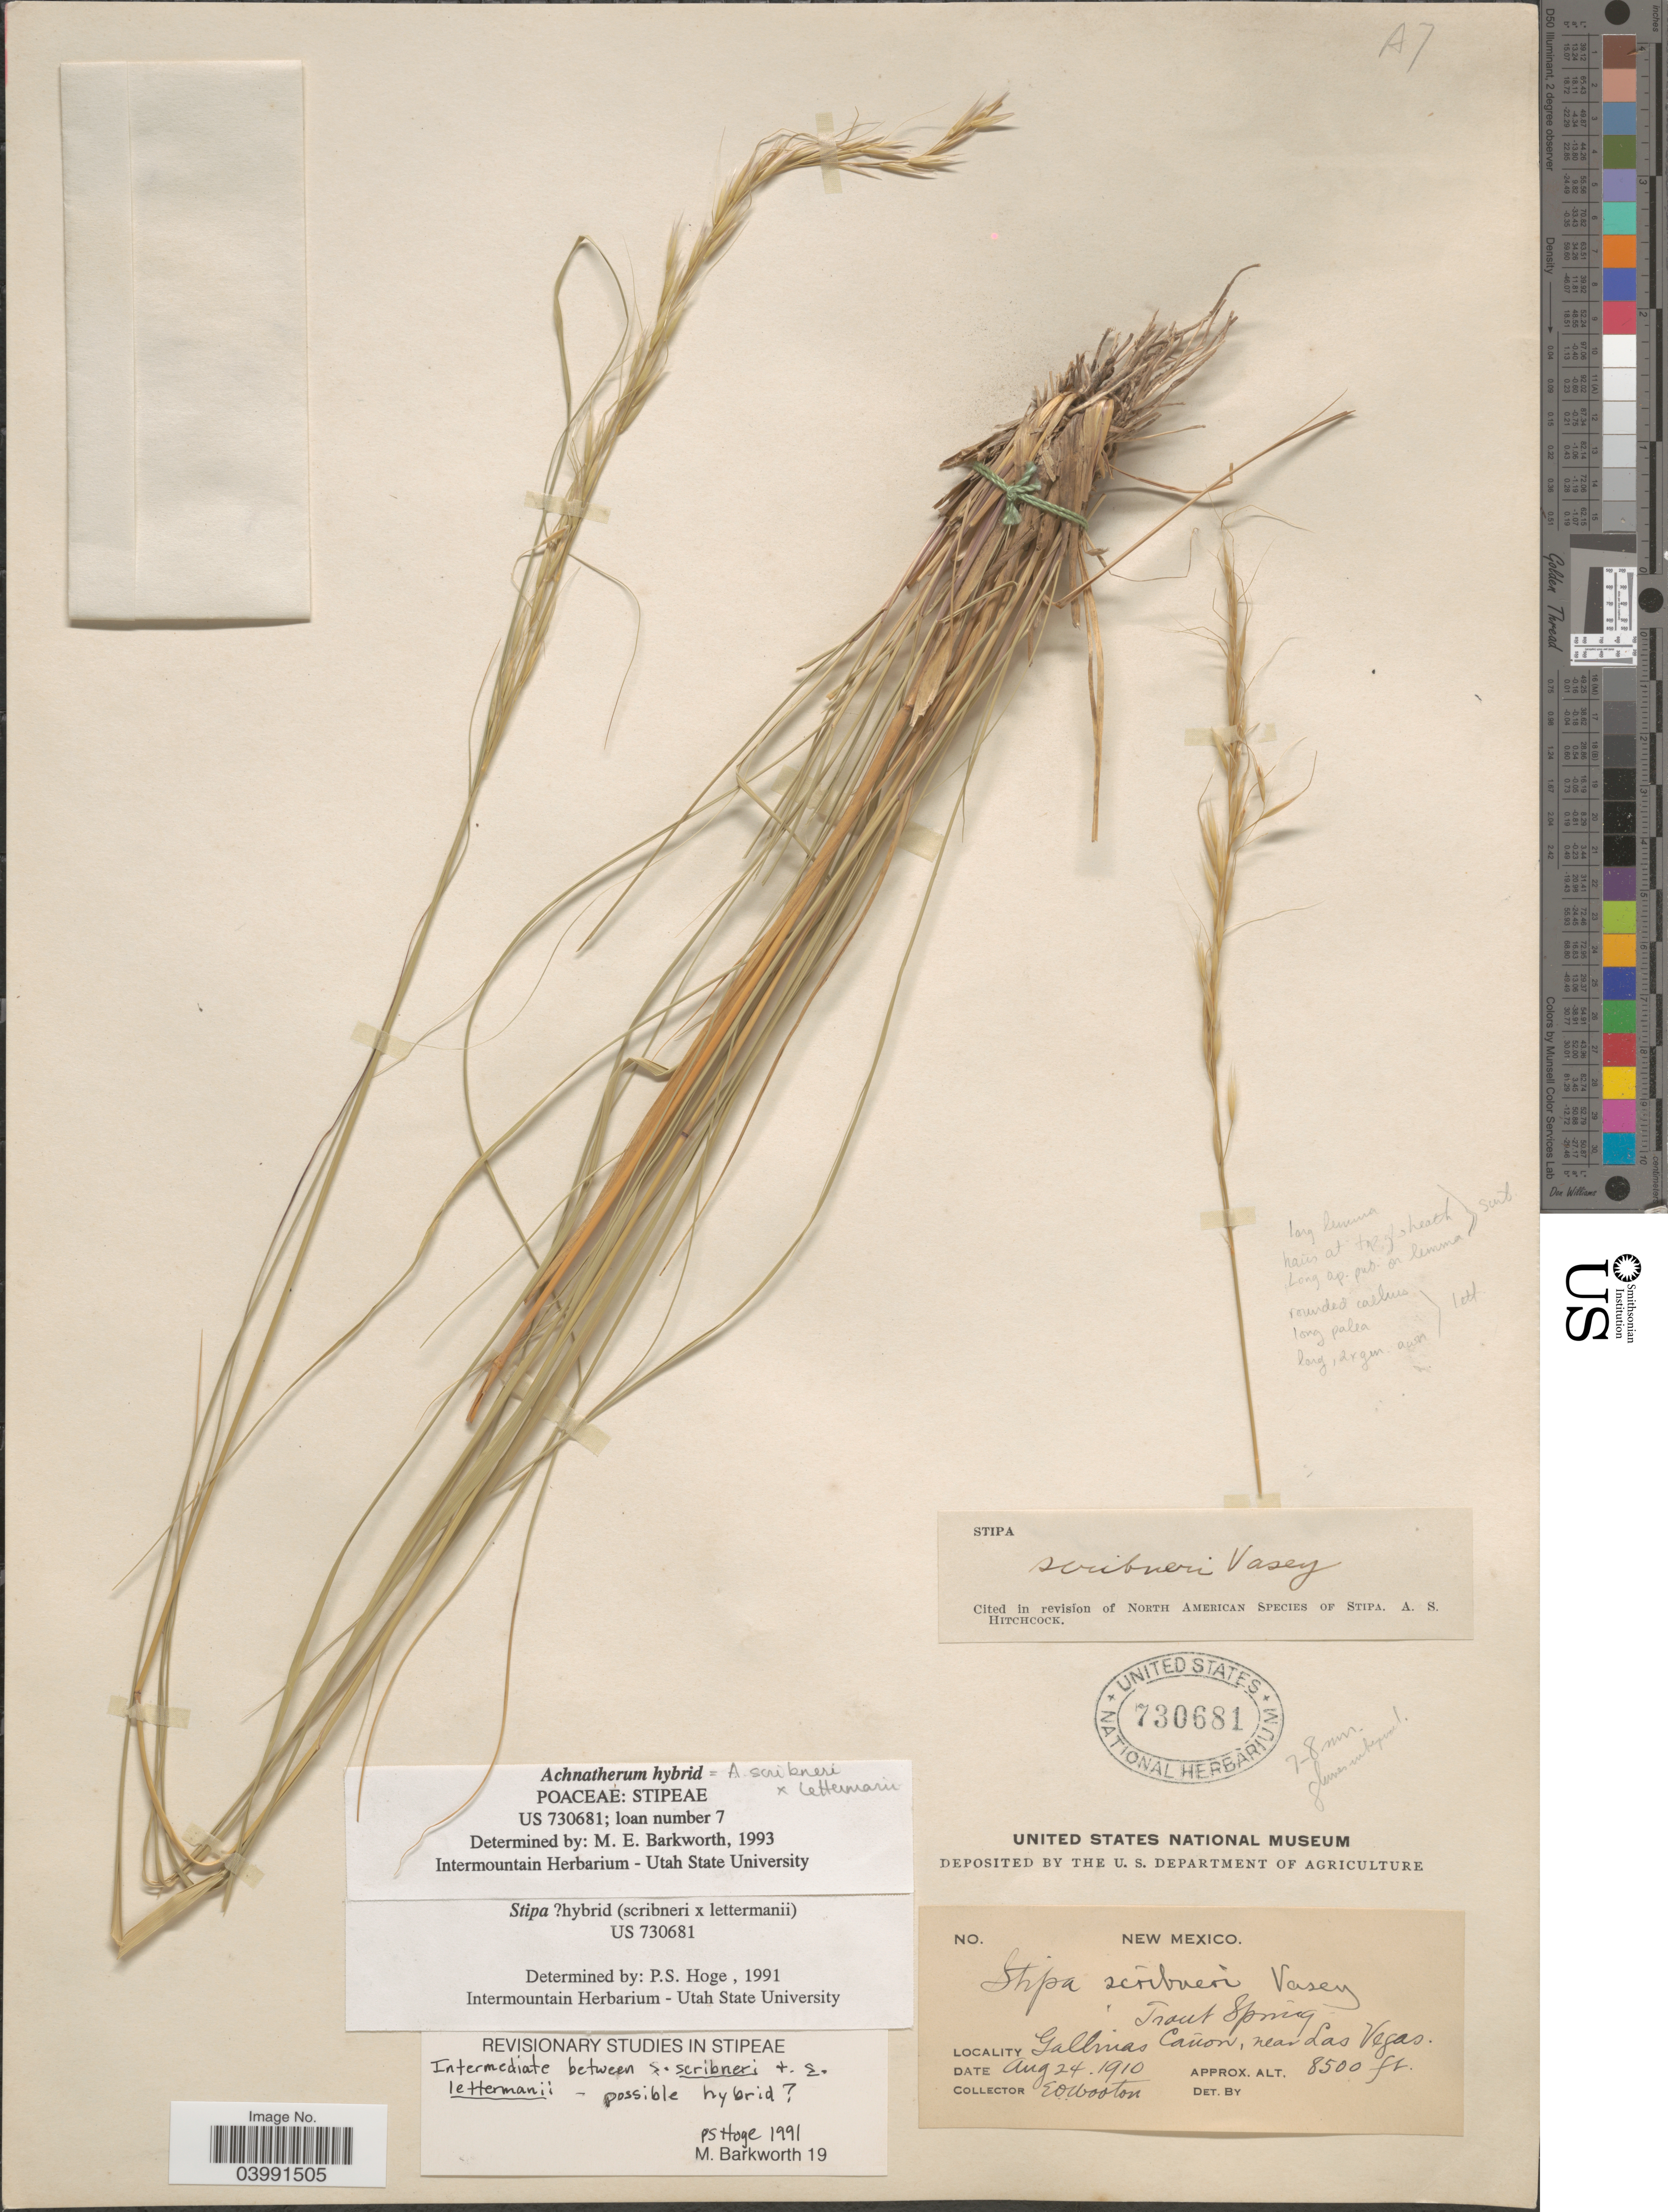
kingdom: Plantae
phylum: Tracheophyta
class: Liliopsida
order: Poales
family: Poaceae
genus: Eriocoma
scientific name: Eriocoma lettermanii x E. scribneri (Vasey) Romasch.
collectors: E. O. Wooton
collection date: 1910-08-24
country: United States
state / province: New Mexico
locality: Trout Spring. Gallinas Cañon, near Las Vegas.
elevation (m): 2591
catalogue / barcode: US 730681